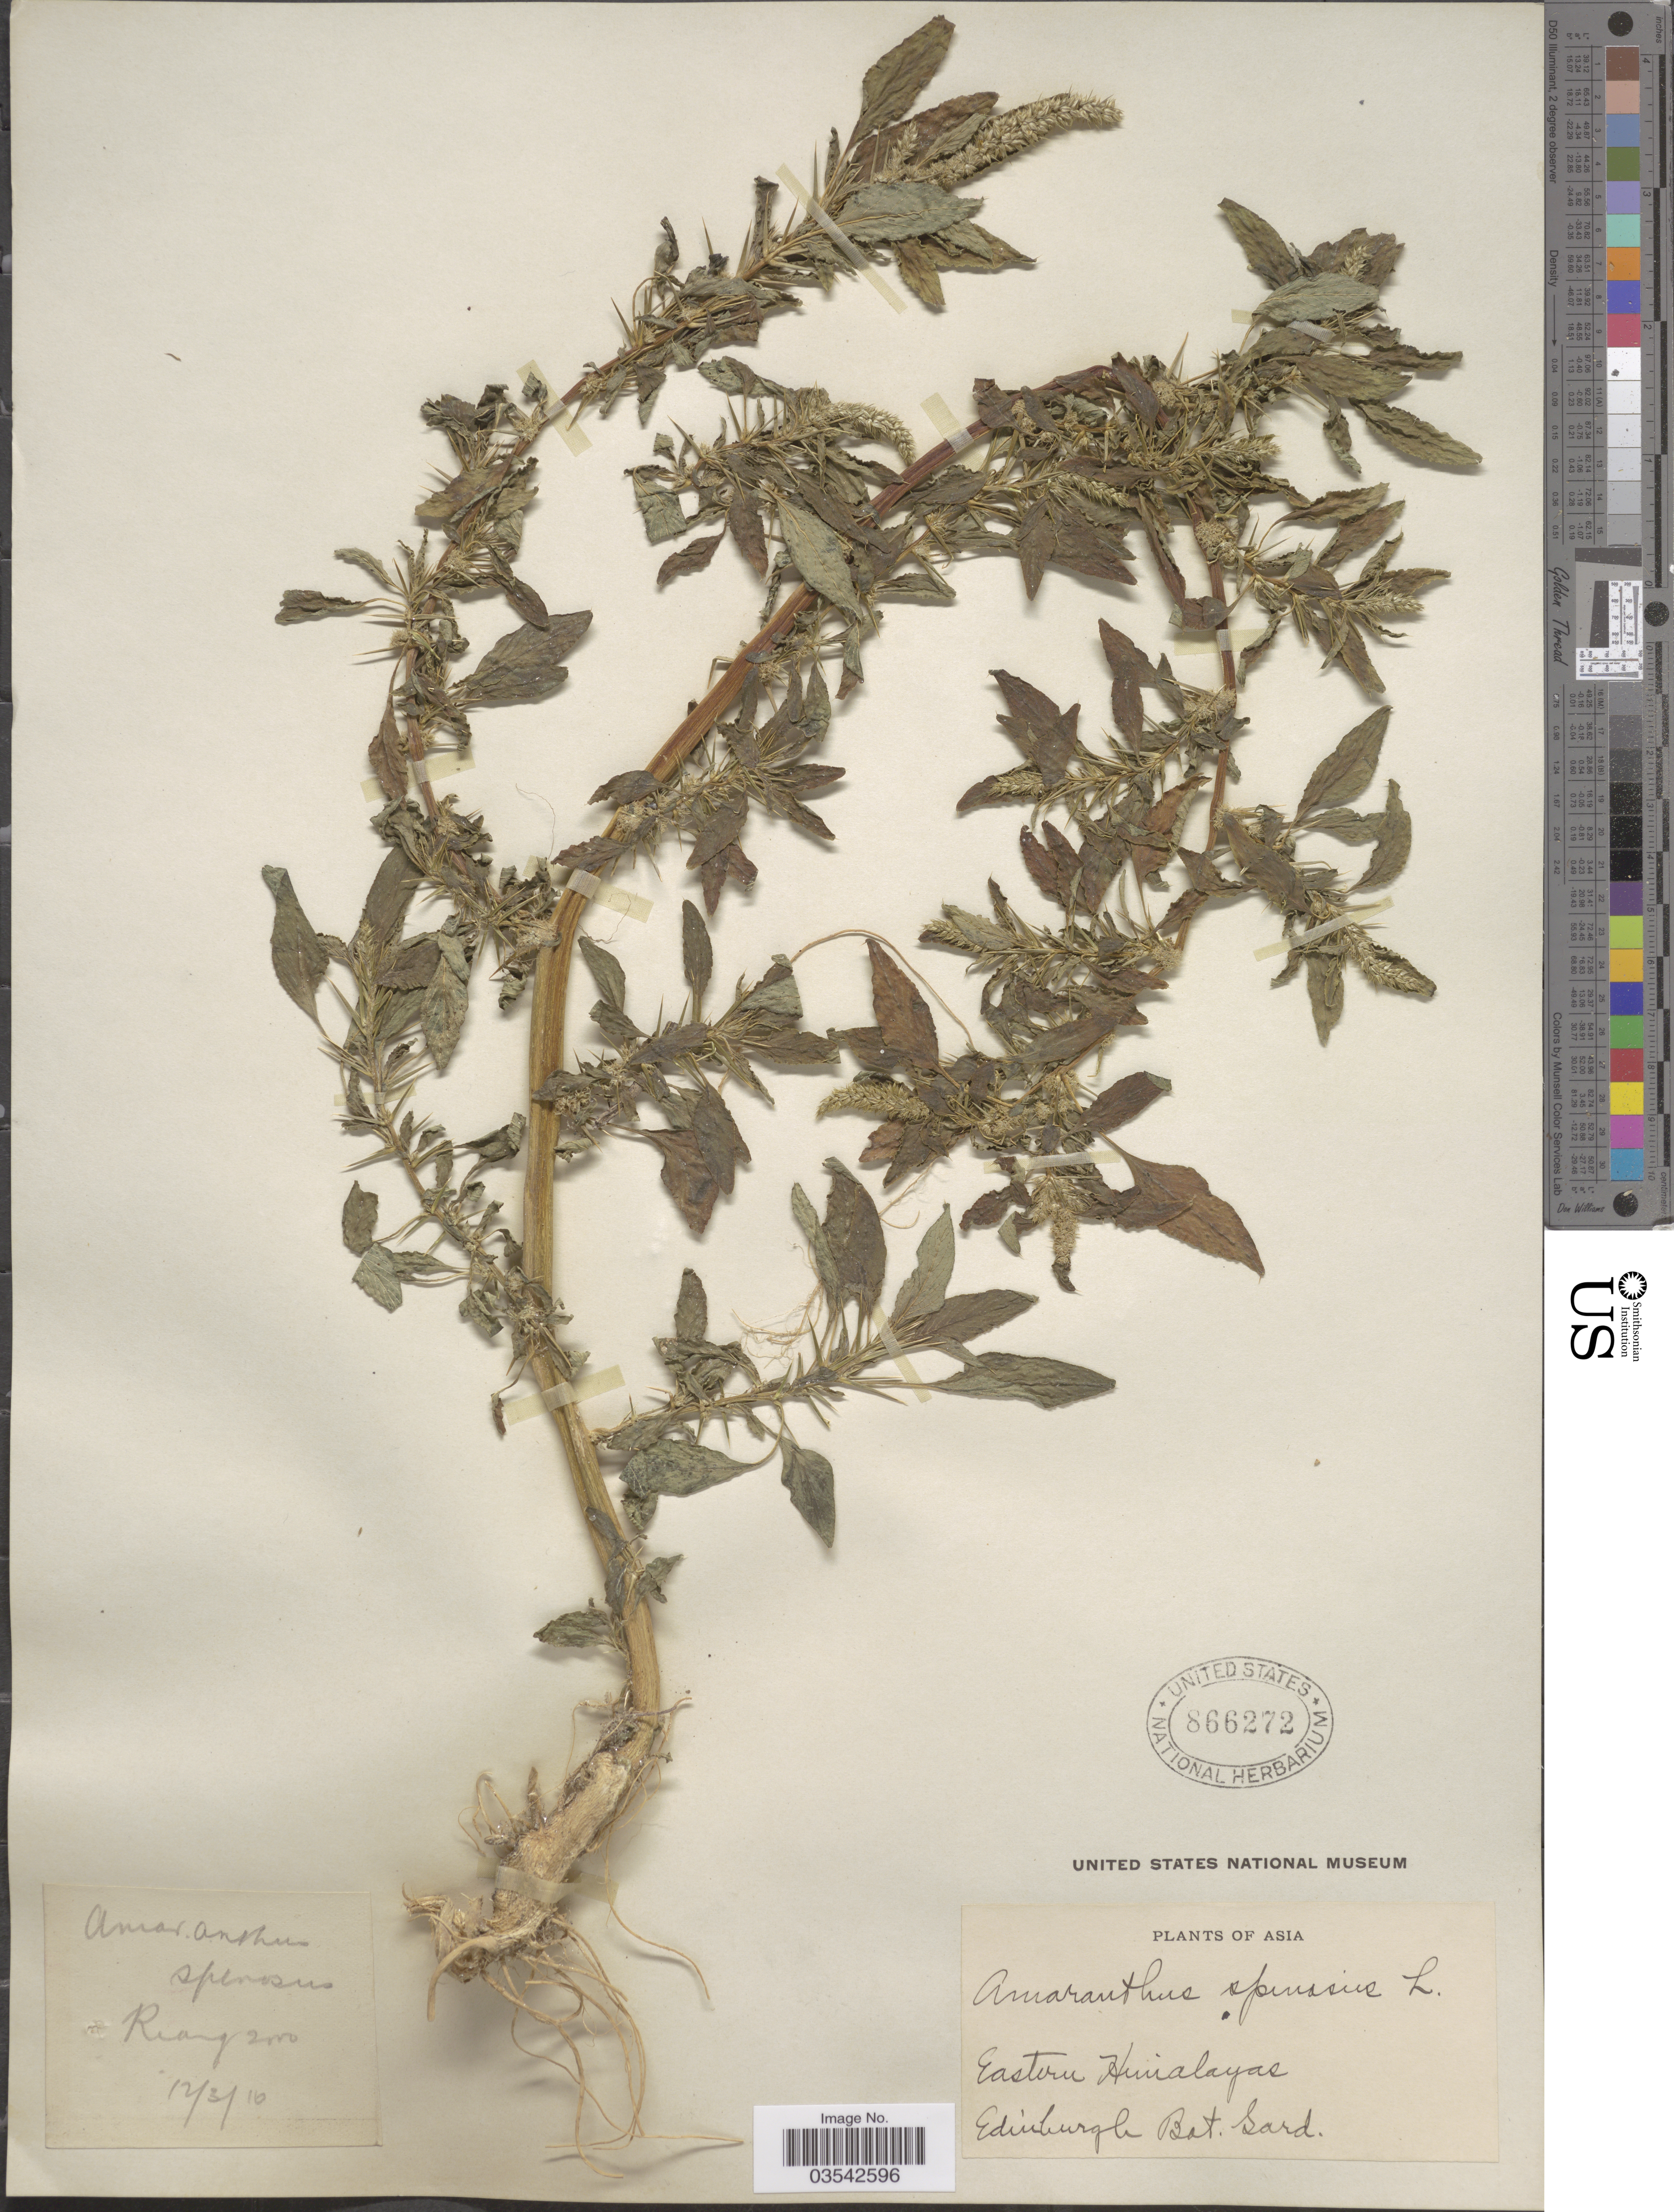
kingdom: Plantae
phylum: Tracheophyta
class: Magnoliopsida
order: Caryophyllales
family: Amaranthaceae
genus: Amaranthus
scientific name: Amaranthus spinosus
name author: L.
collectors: Edinburg Bot. Gard.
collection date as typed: Transcribed d/m/y: 12/3/16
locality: Asia. Eastern Himalayas. Riang [interpreted].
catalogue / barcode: US 866272